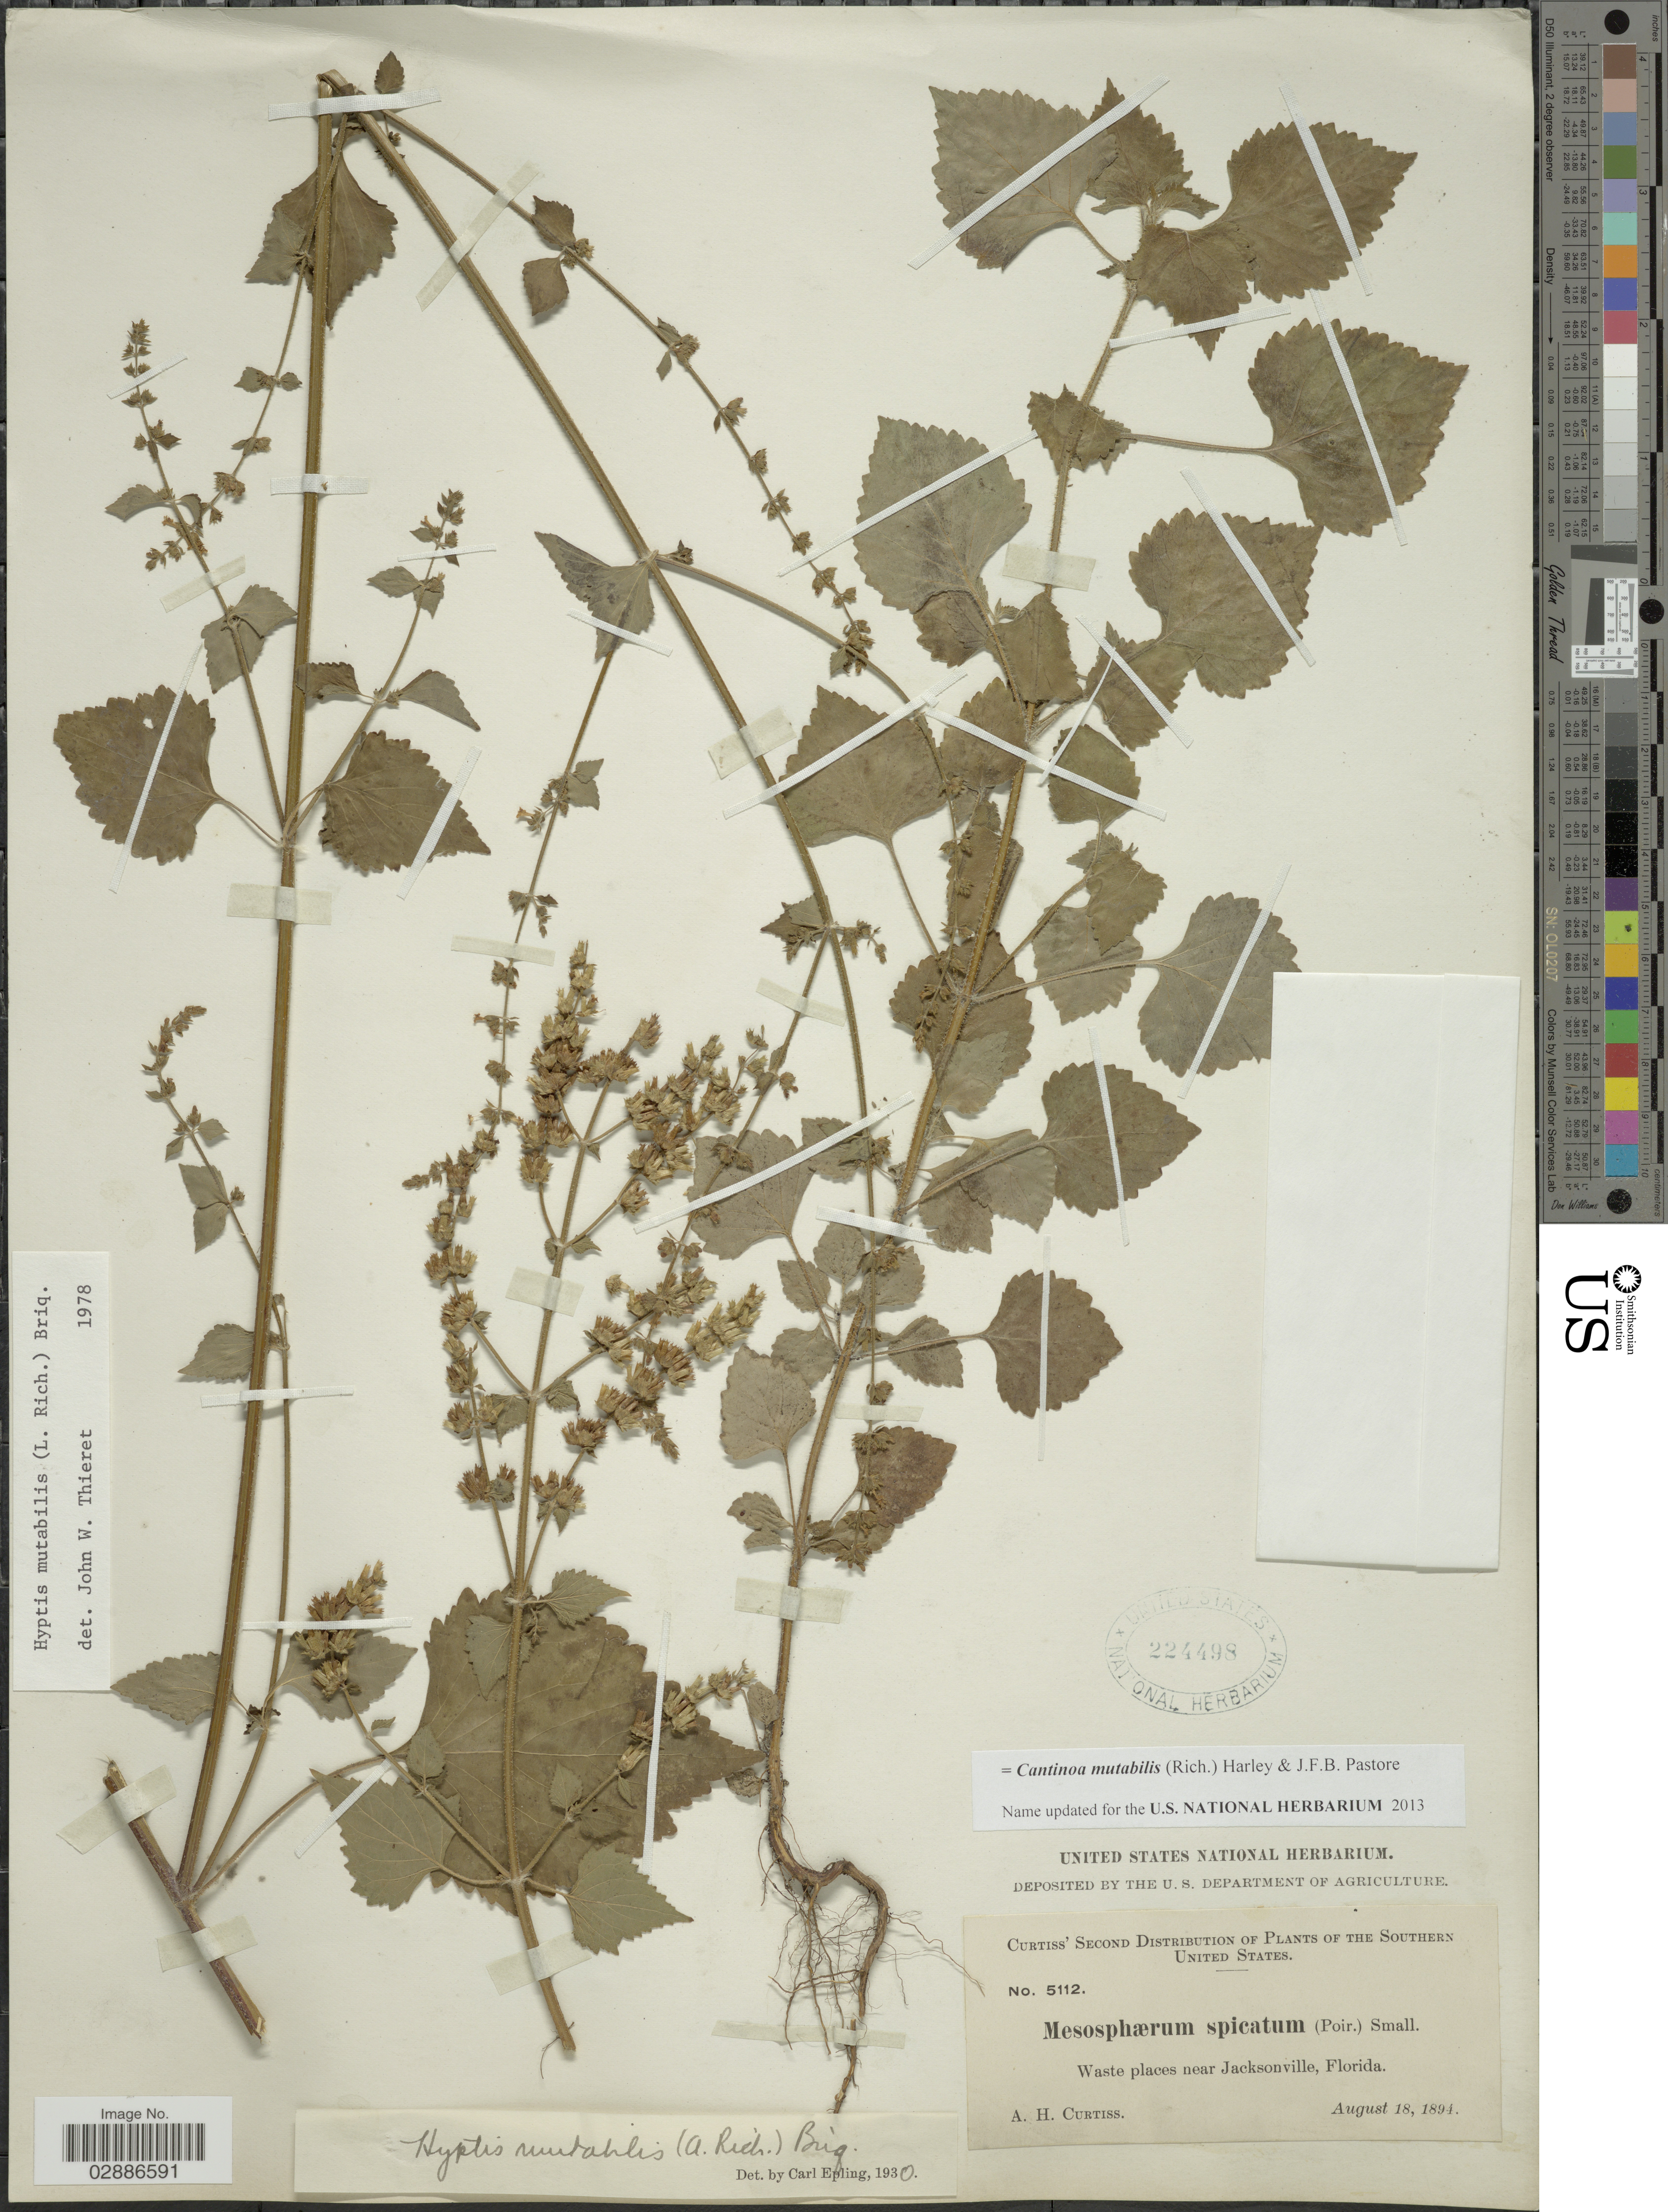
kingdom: Plantae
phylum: Tracheophyta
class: Magnoliopsida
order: Lamiales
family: Lamiaceae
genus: Cantinoa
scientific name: Cantinoa mutabilis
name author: (Epling) Harley & J.F.B. Pastore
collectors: A. H. Curtiss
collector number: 5112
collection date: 1894-08-18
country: United States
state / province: Florida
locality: Waste places near Jacksonville, Florida, Southern United States.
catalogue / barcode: US 224498